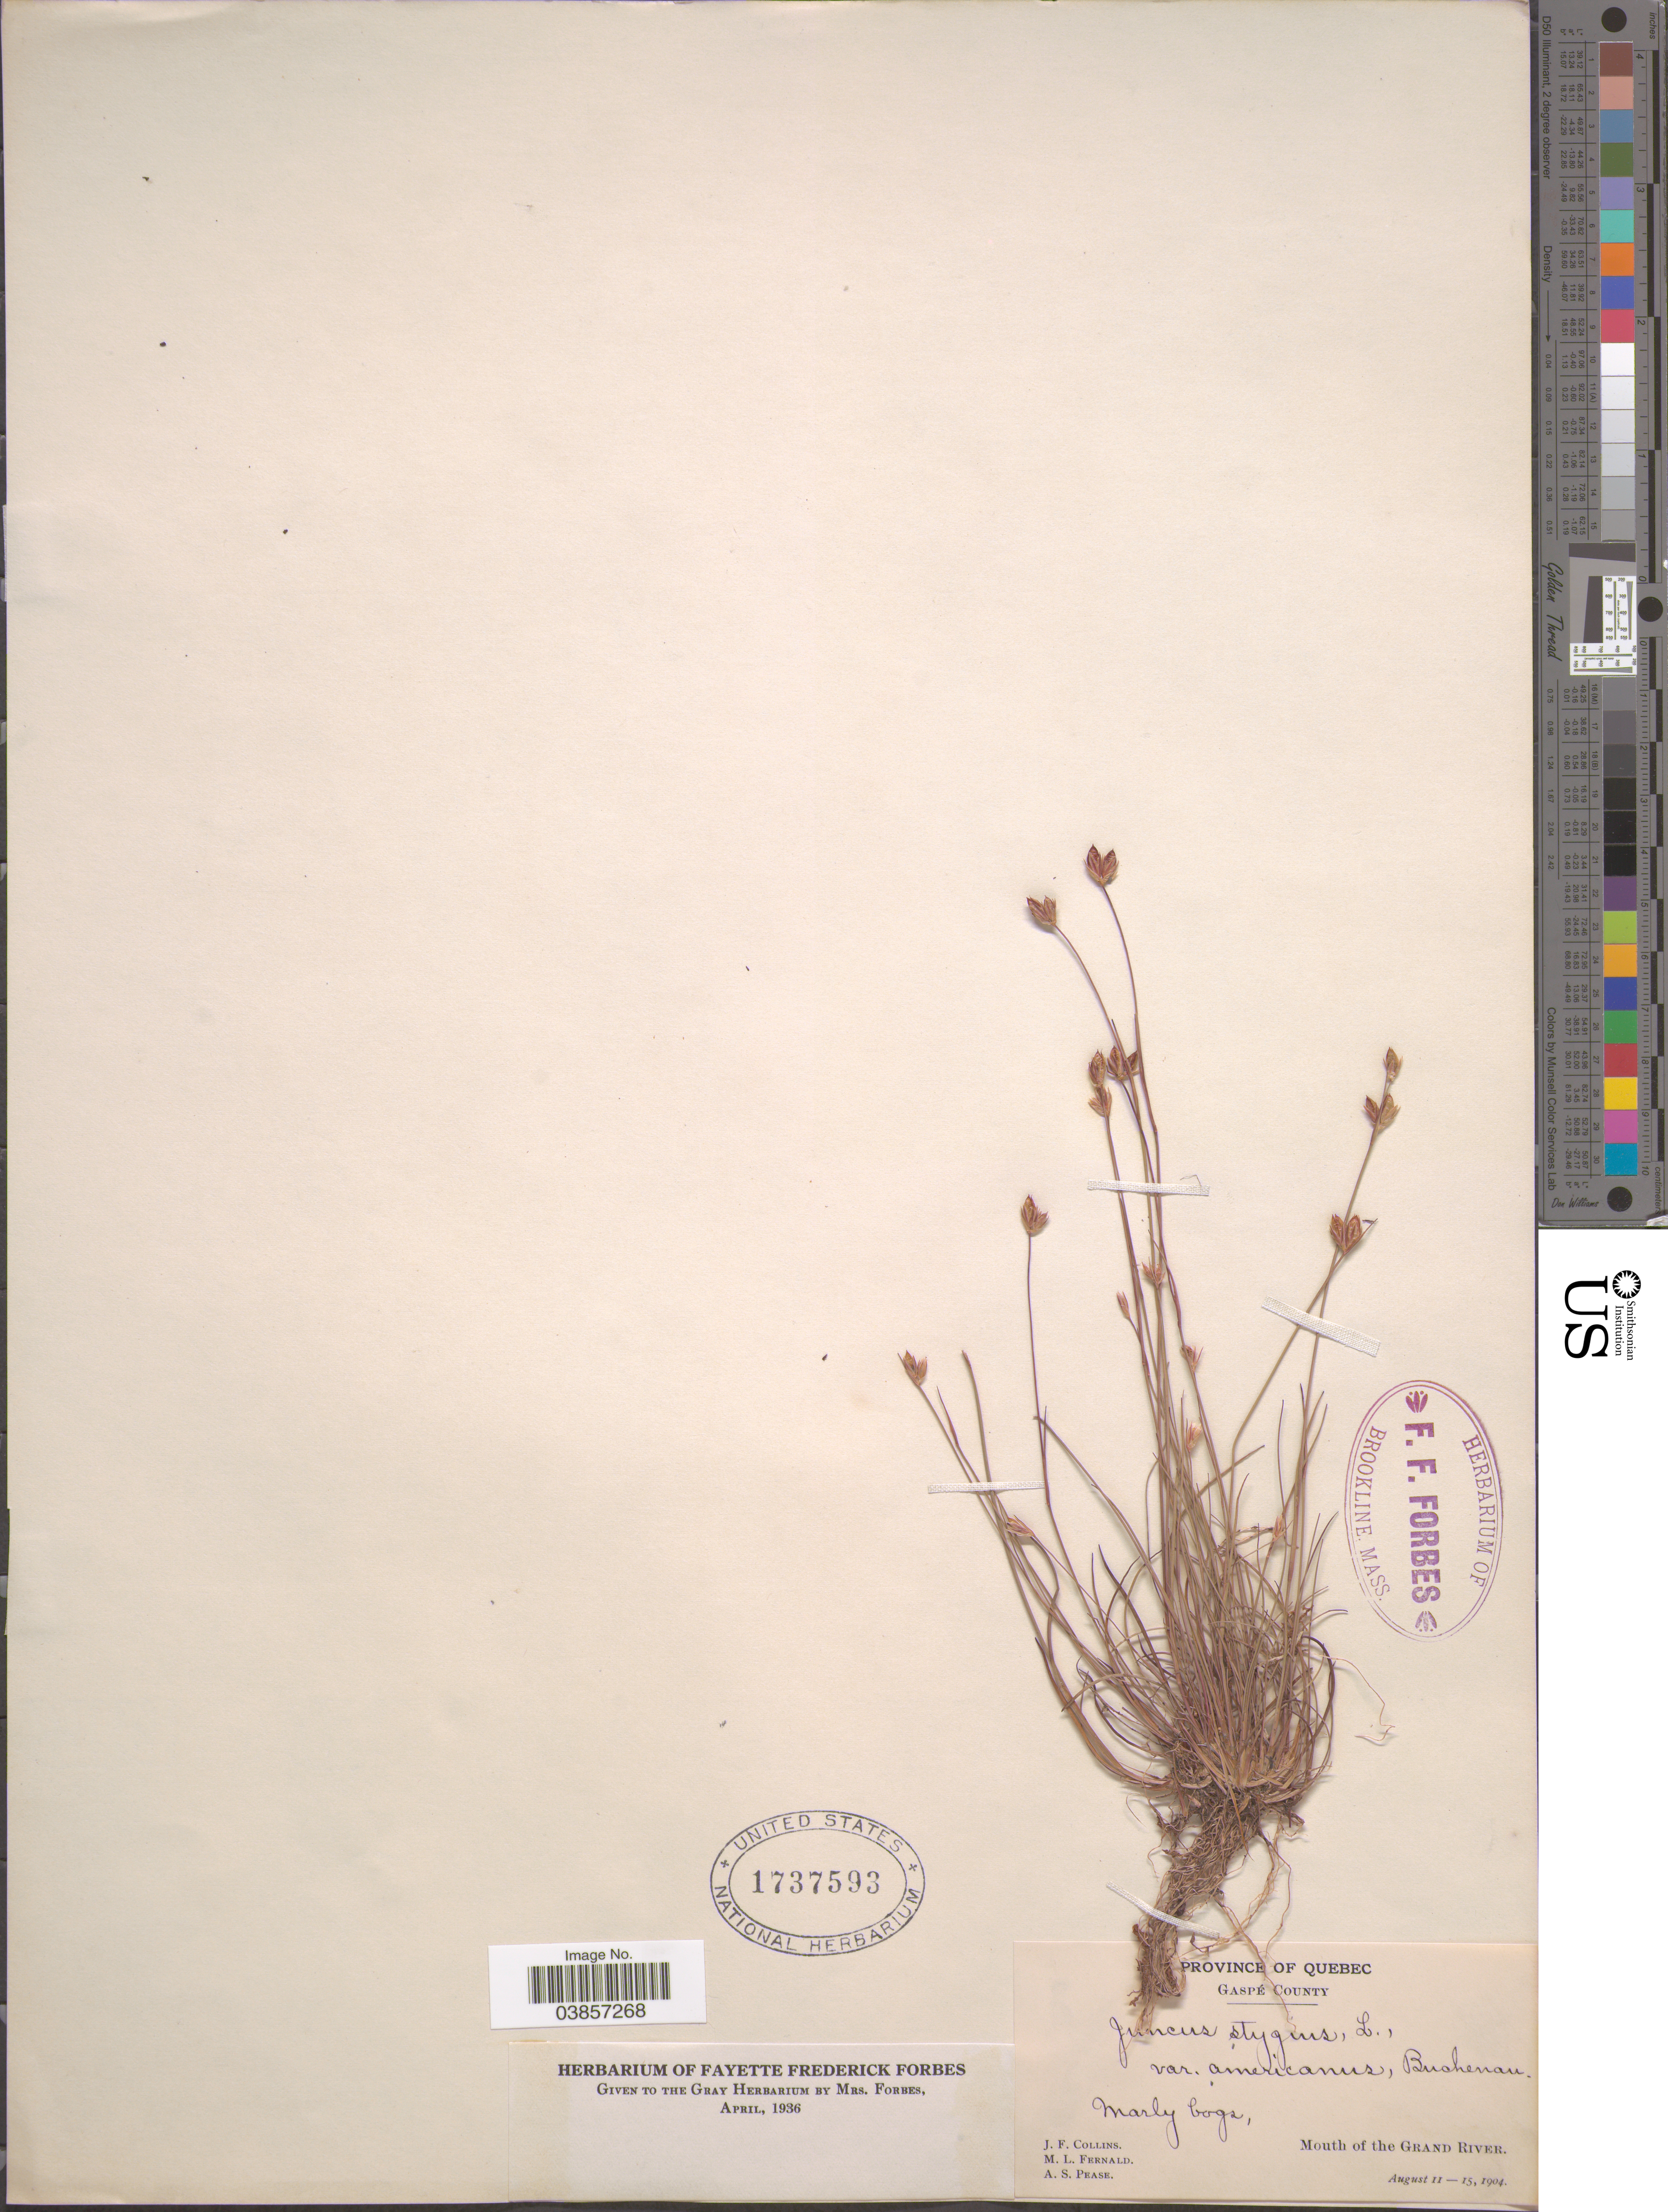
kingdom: Plantae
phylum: Tracheophyta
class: Liliopsida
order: Poales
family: Juncaceae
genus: Juncus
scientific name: Juncus stygius subsp. americanus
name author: (Buchenau) Hultén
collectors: J. Collins, M. L. Fernald & A. S. Pease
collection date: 1904-08-11/1904-08-15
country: Canada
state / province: Quebec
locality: Gaspé County. Mouth of the Grand River.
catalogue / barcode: US 1737593